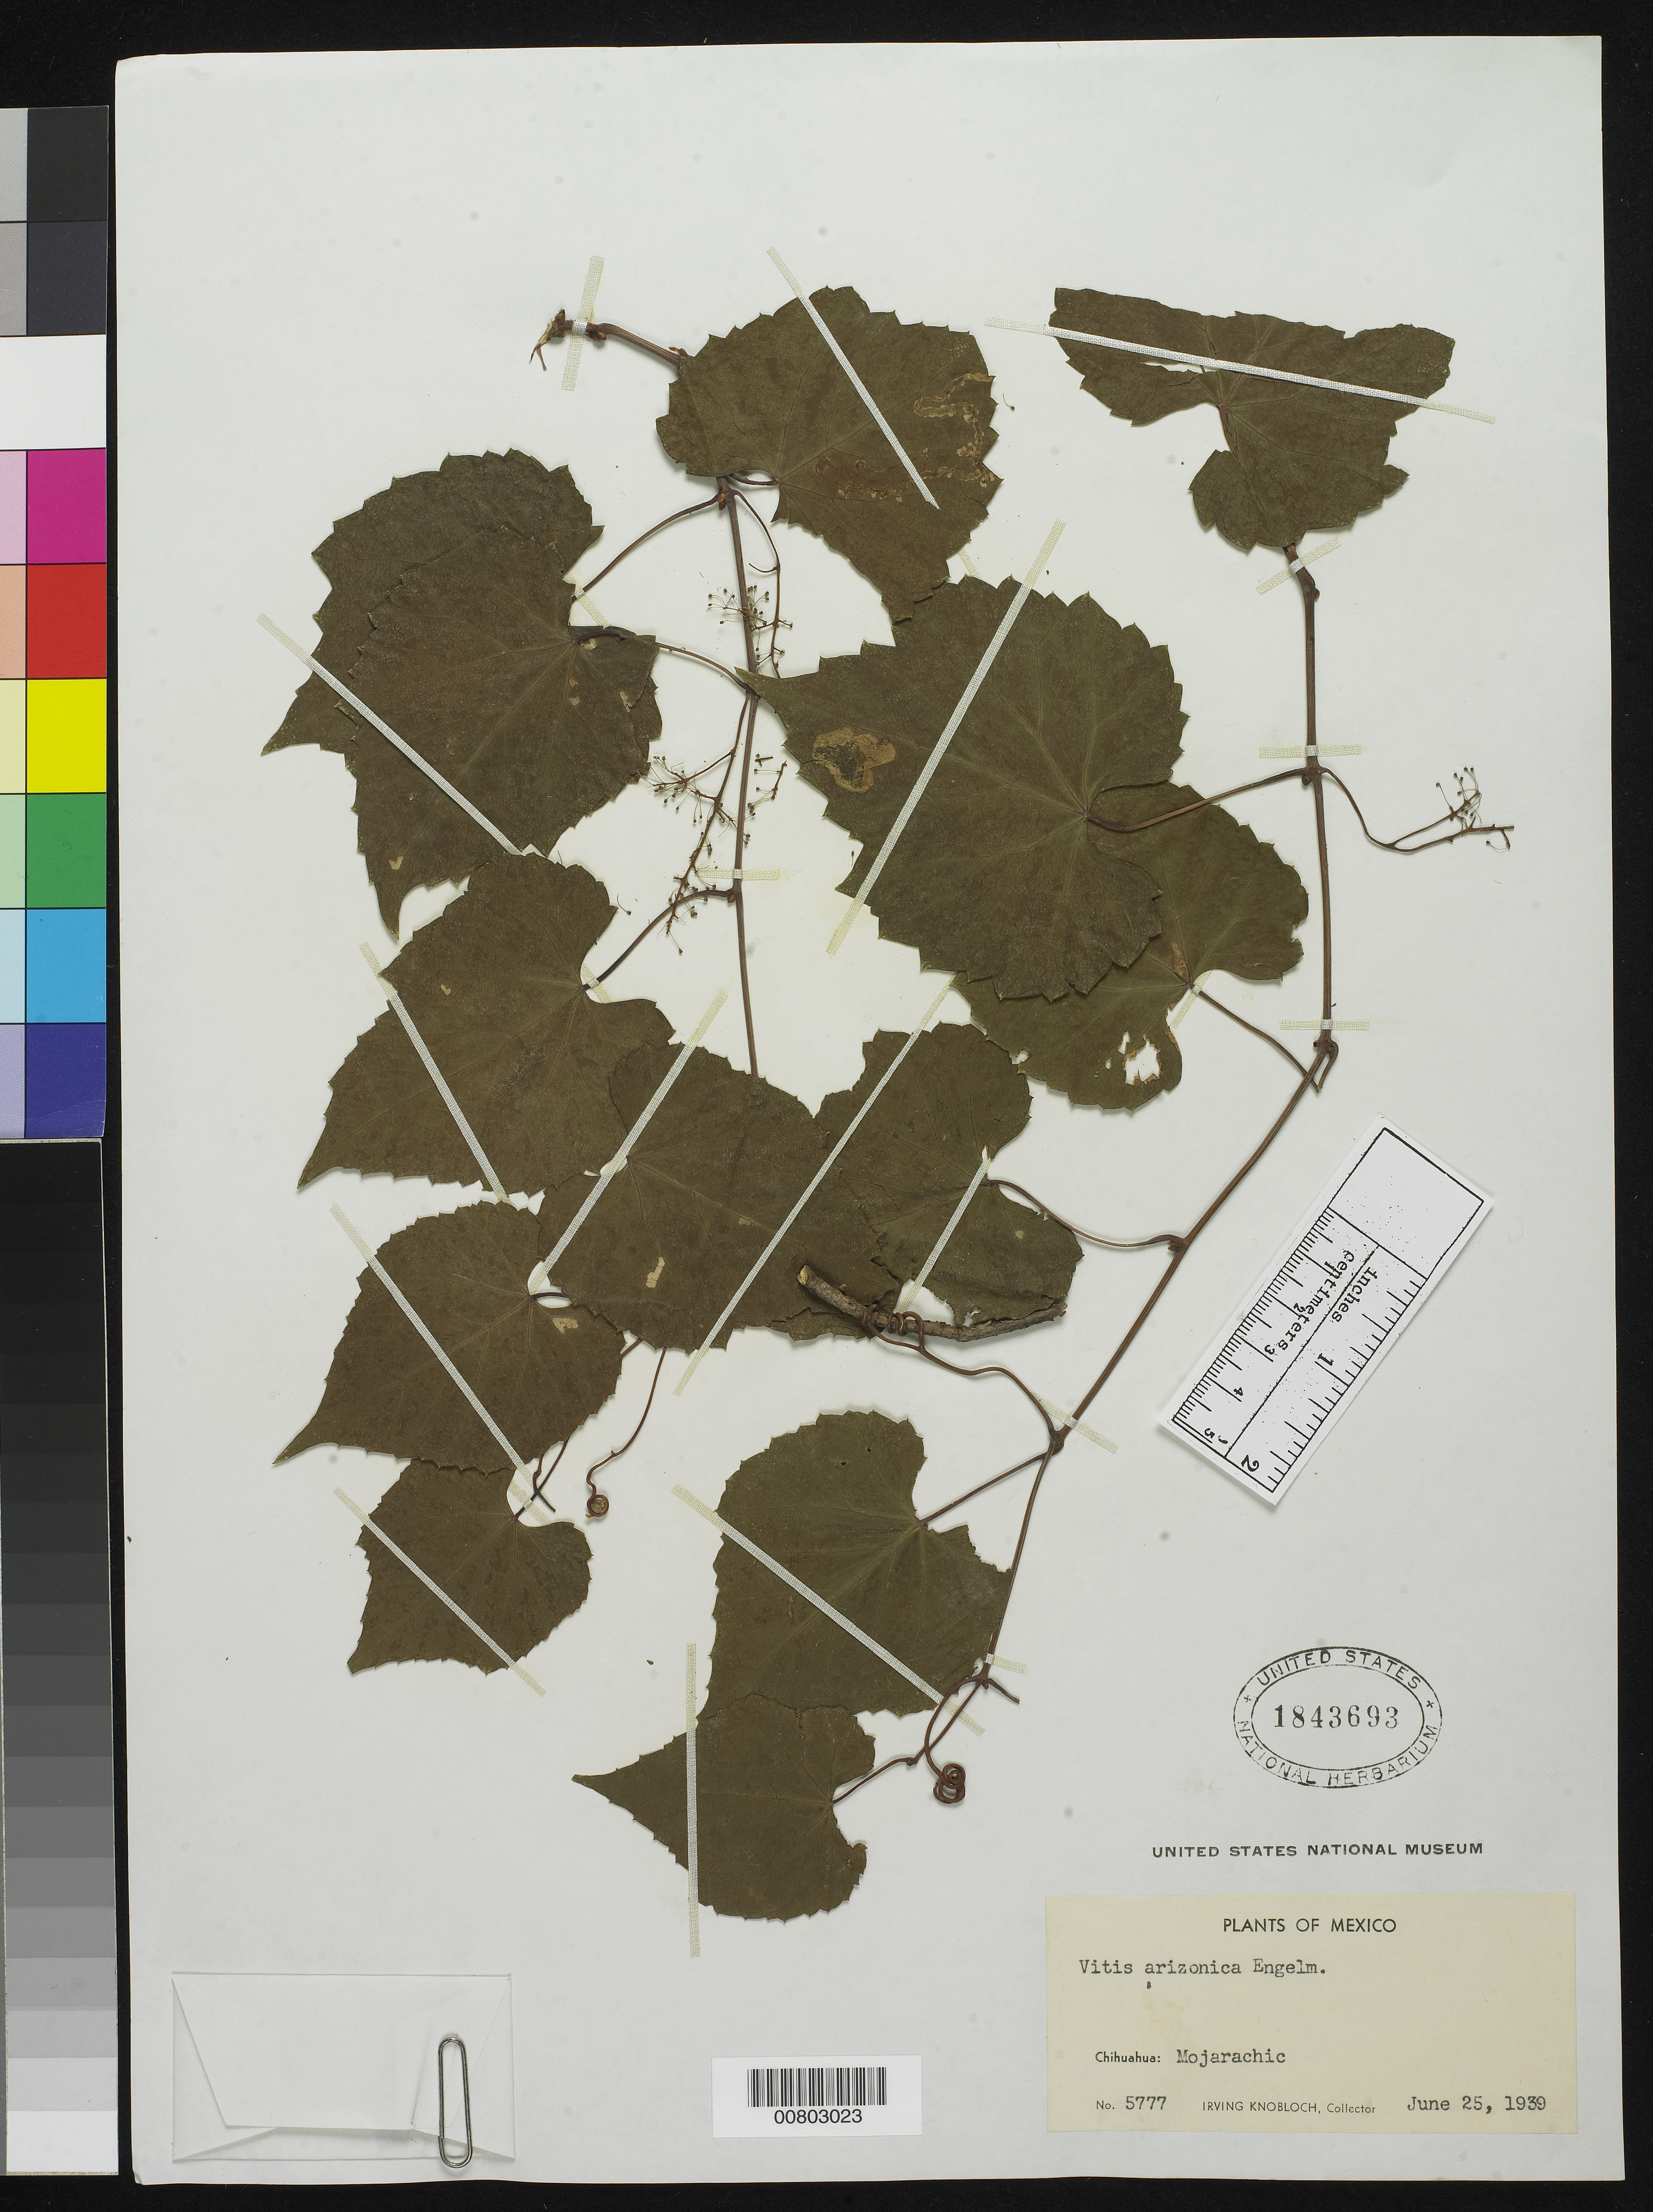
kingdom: Plantae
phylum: Tracheophyta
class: Magnoliopsida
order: Vitales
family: Vitaceae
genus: Vitis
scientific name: Vitis arizonica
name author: Engelm.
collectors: I. W. Knobloch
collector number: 5777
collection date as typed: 25 Jun 1939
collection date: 1939-06-25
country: Mexico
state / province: Chihuahua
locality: Mojarachic, Chihuahua.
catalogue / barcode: US 1843693